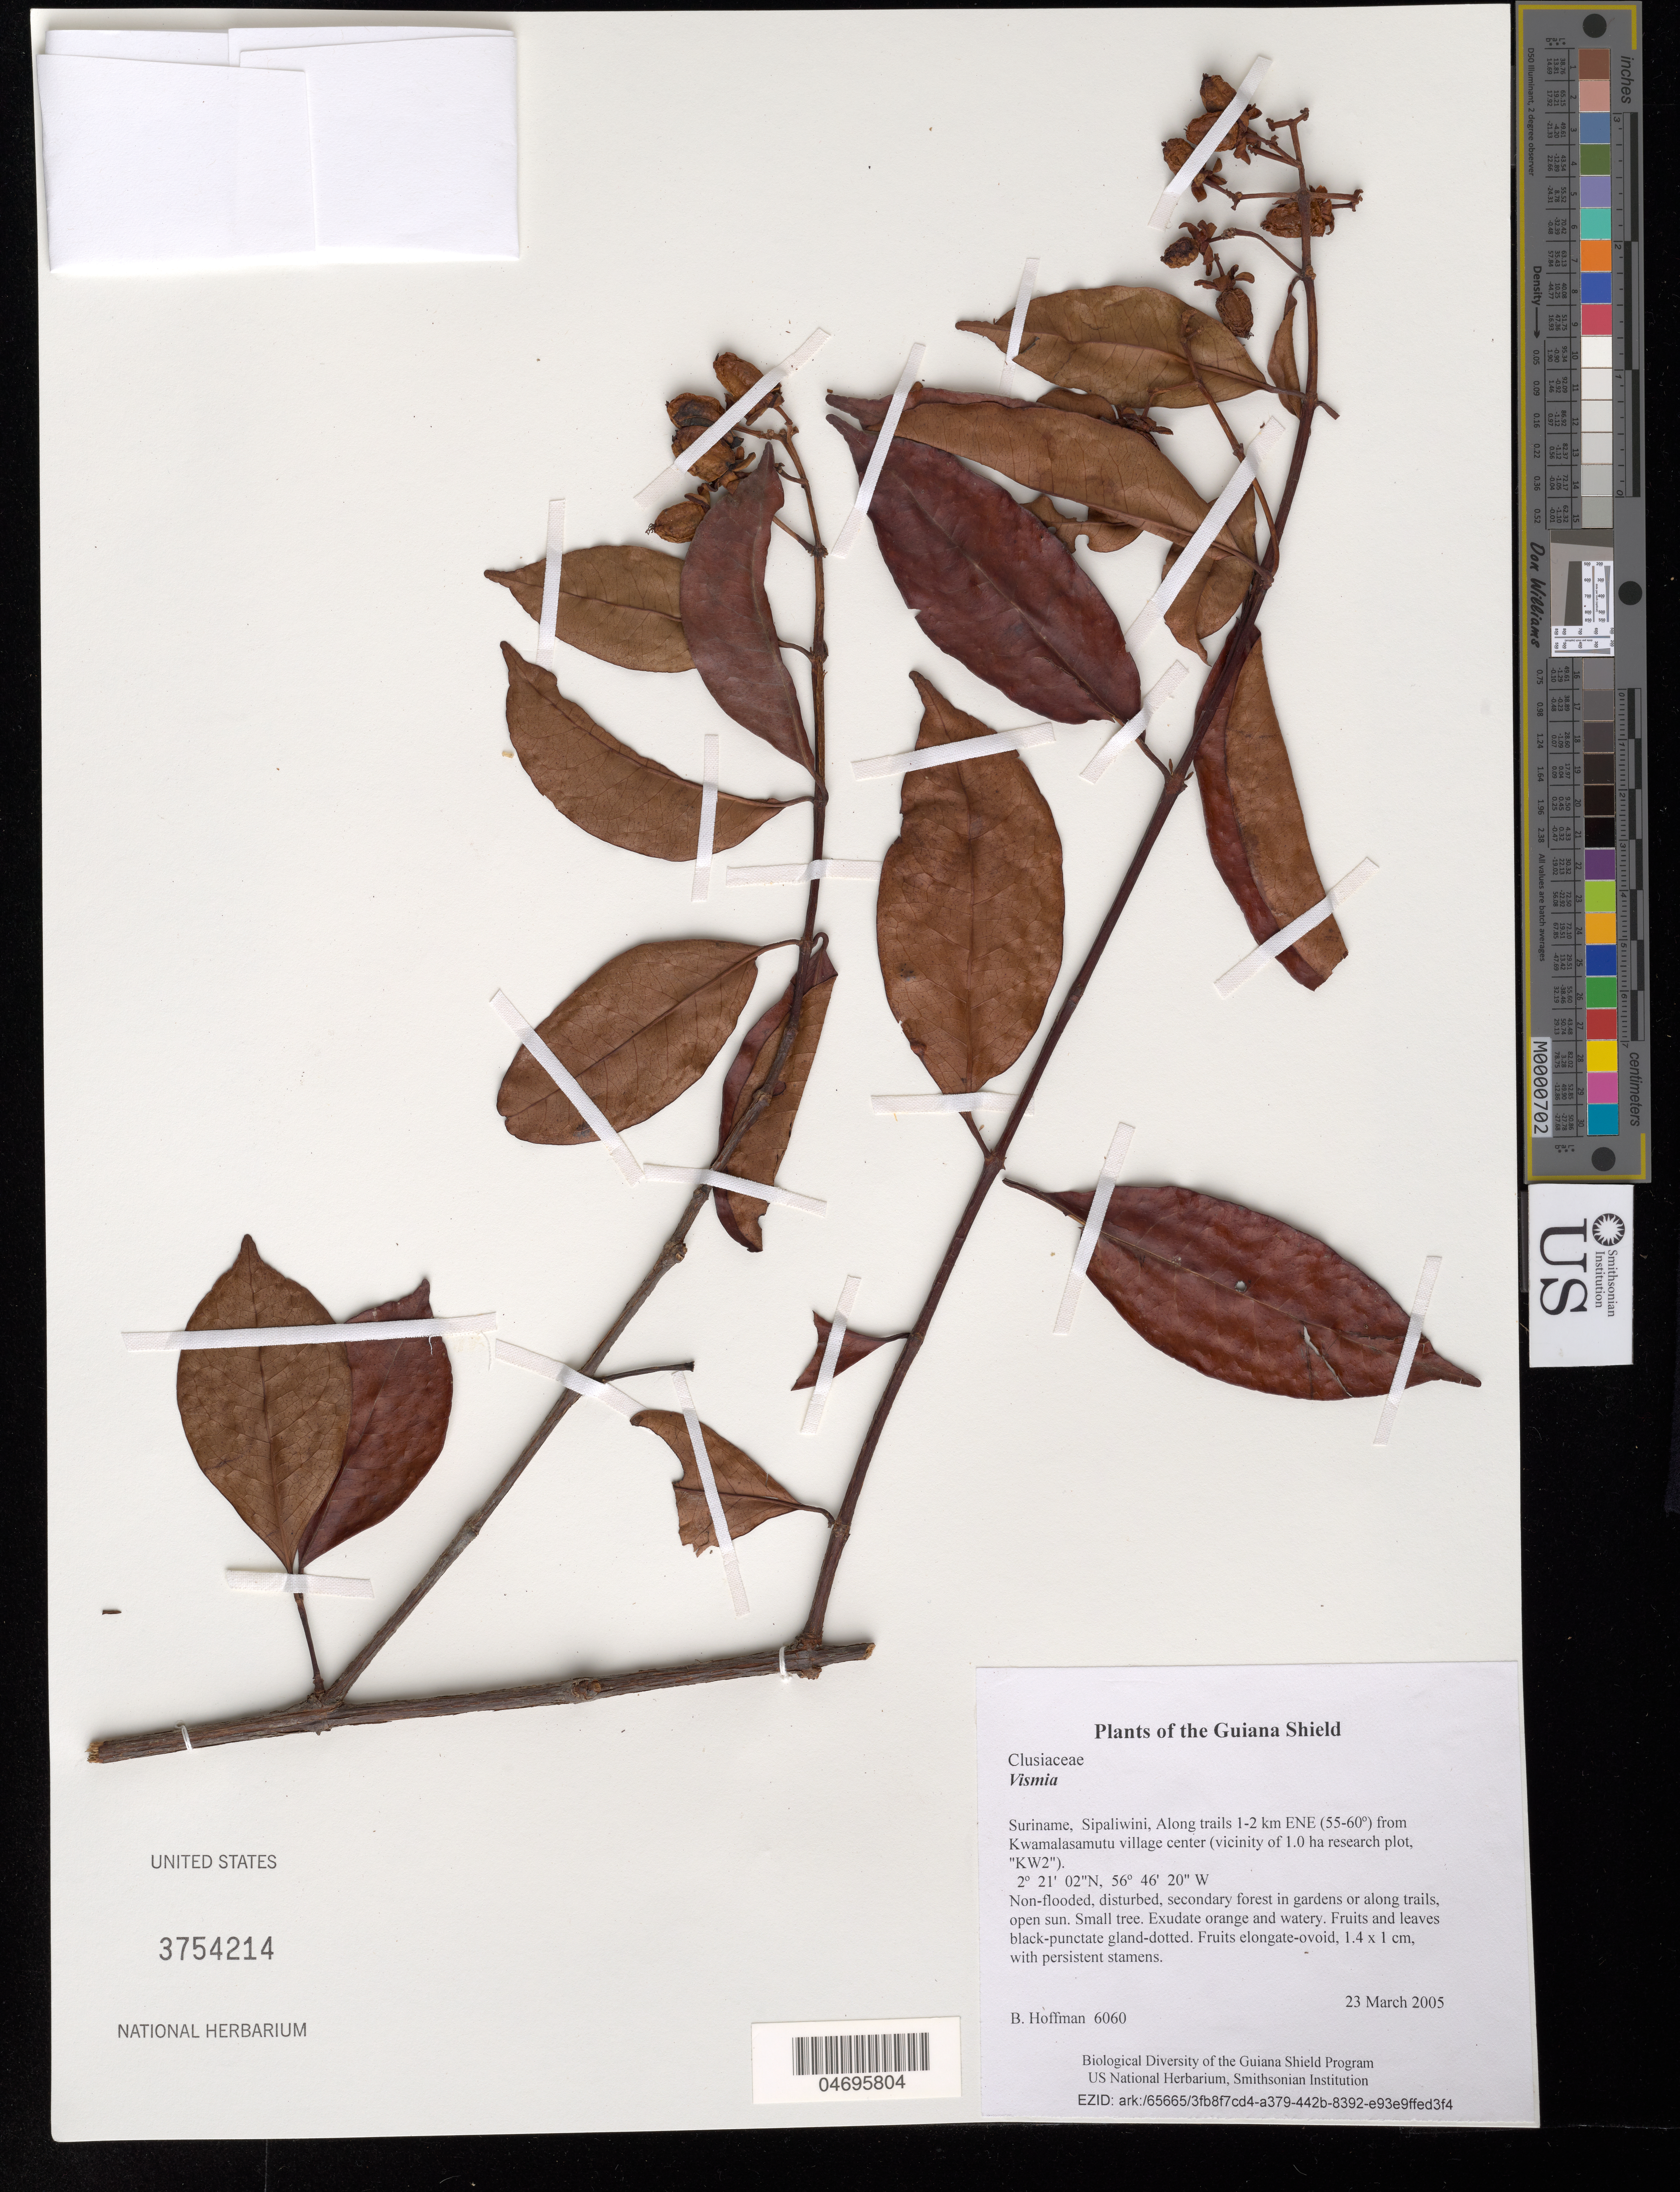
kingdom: Plantae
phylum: Tracheophyta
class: Magnoliopsida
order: Malpighiales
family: Hypericaceae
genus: Vismia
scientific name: Vismia sp.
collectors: B. Hoffman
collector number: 6060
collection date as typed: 23 March 2005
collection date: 2005-03-23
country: Suriname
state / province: Sipaliwini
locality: Along trails 1-2 km ENE (55-60º) from Kwamalasamutu village center (vicinity of 1.0 ha research plot, "KW2")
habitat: Non-flooded, disturbed, secondary forest in gardens or along trails, open sun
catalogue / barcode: US 3754214